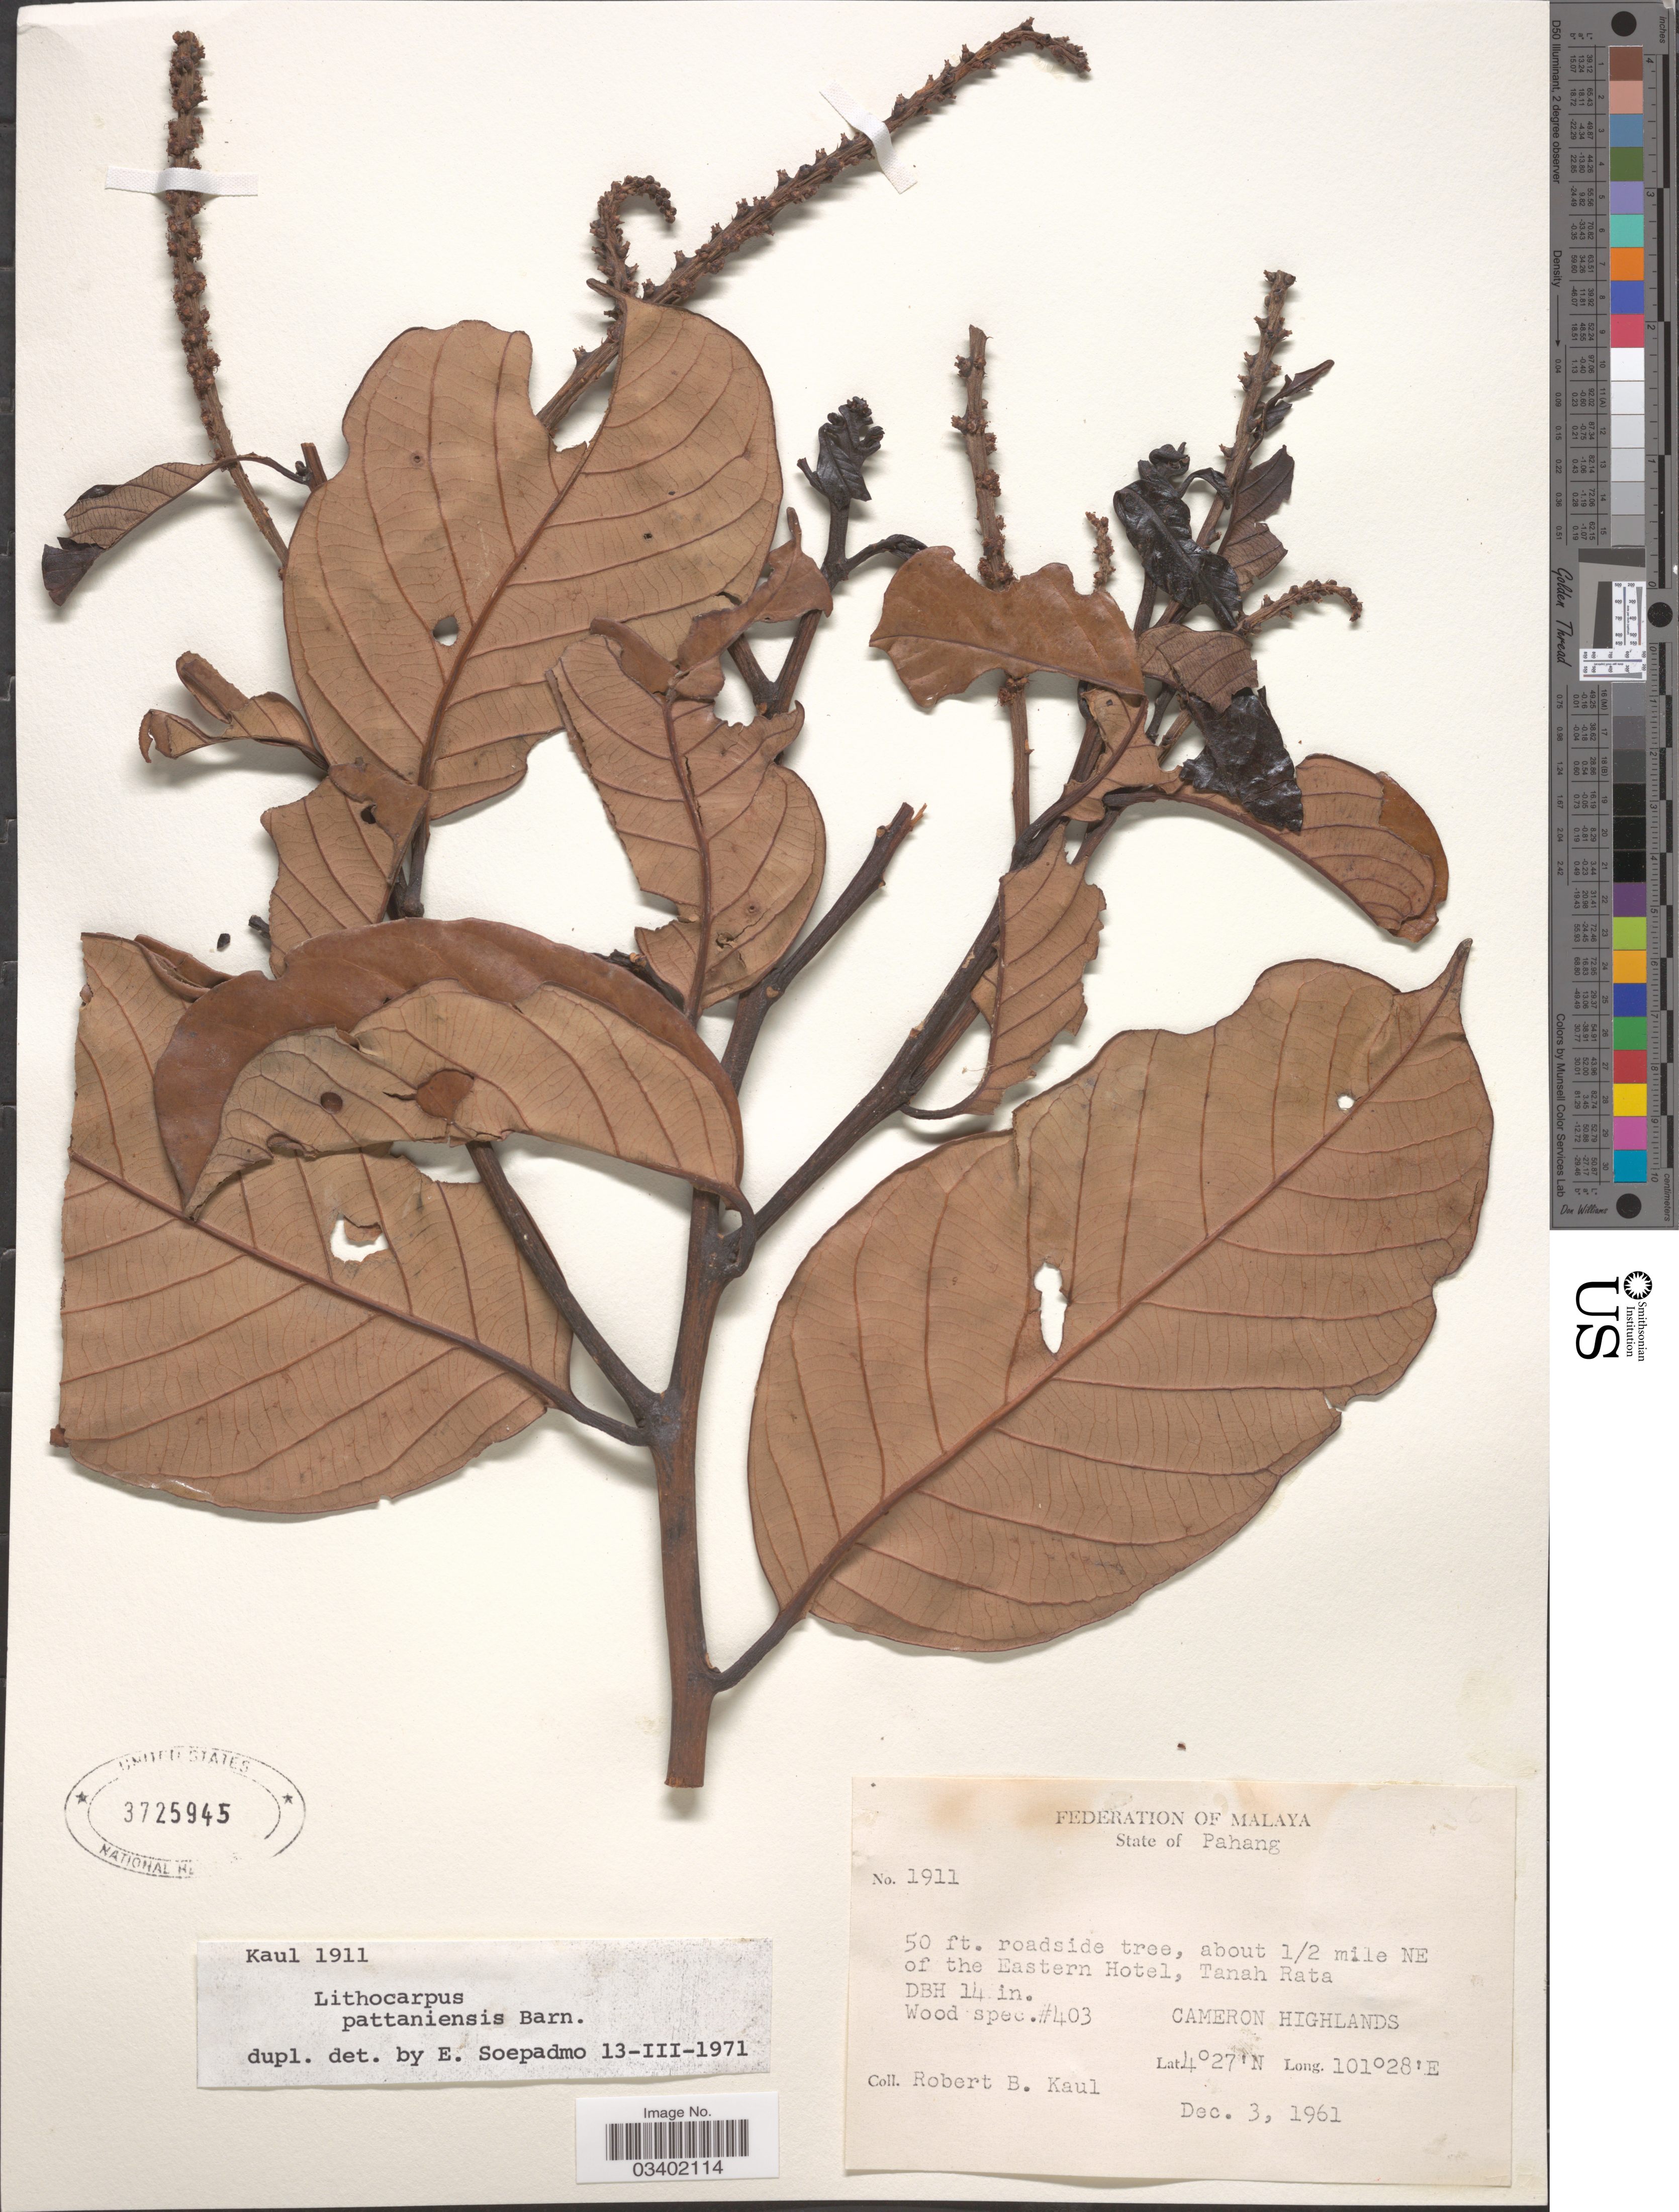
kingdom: Plantae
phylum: Tracheophyta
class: Magnoliopsida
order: Fagales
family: Betulaceae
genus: Betula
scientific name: Betula pattaniensis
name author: Barnett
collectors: R. Kaul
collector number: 1911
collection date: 1961-12-03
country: Malaysia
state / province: Pahang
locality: Federation of Malaya. About ½ mile NE of the Eastern Hotel, Tanah Rata. Cameron Highlands.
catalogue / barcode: US 3725945